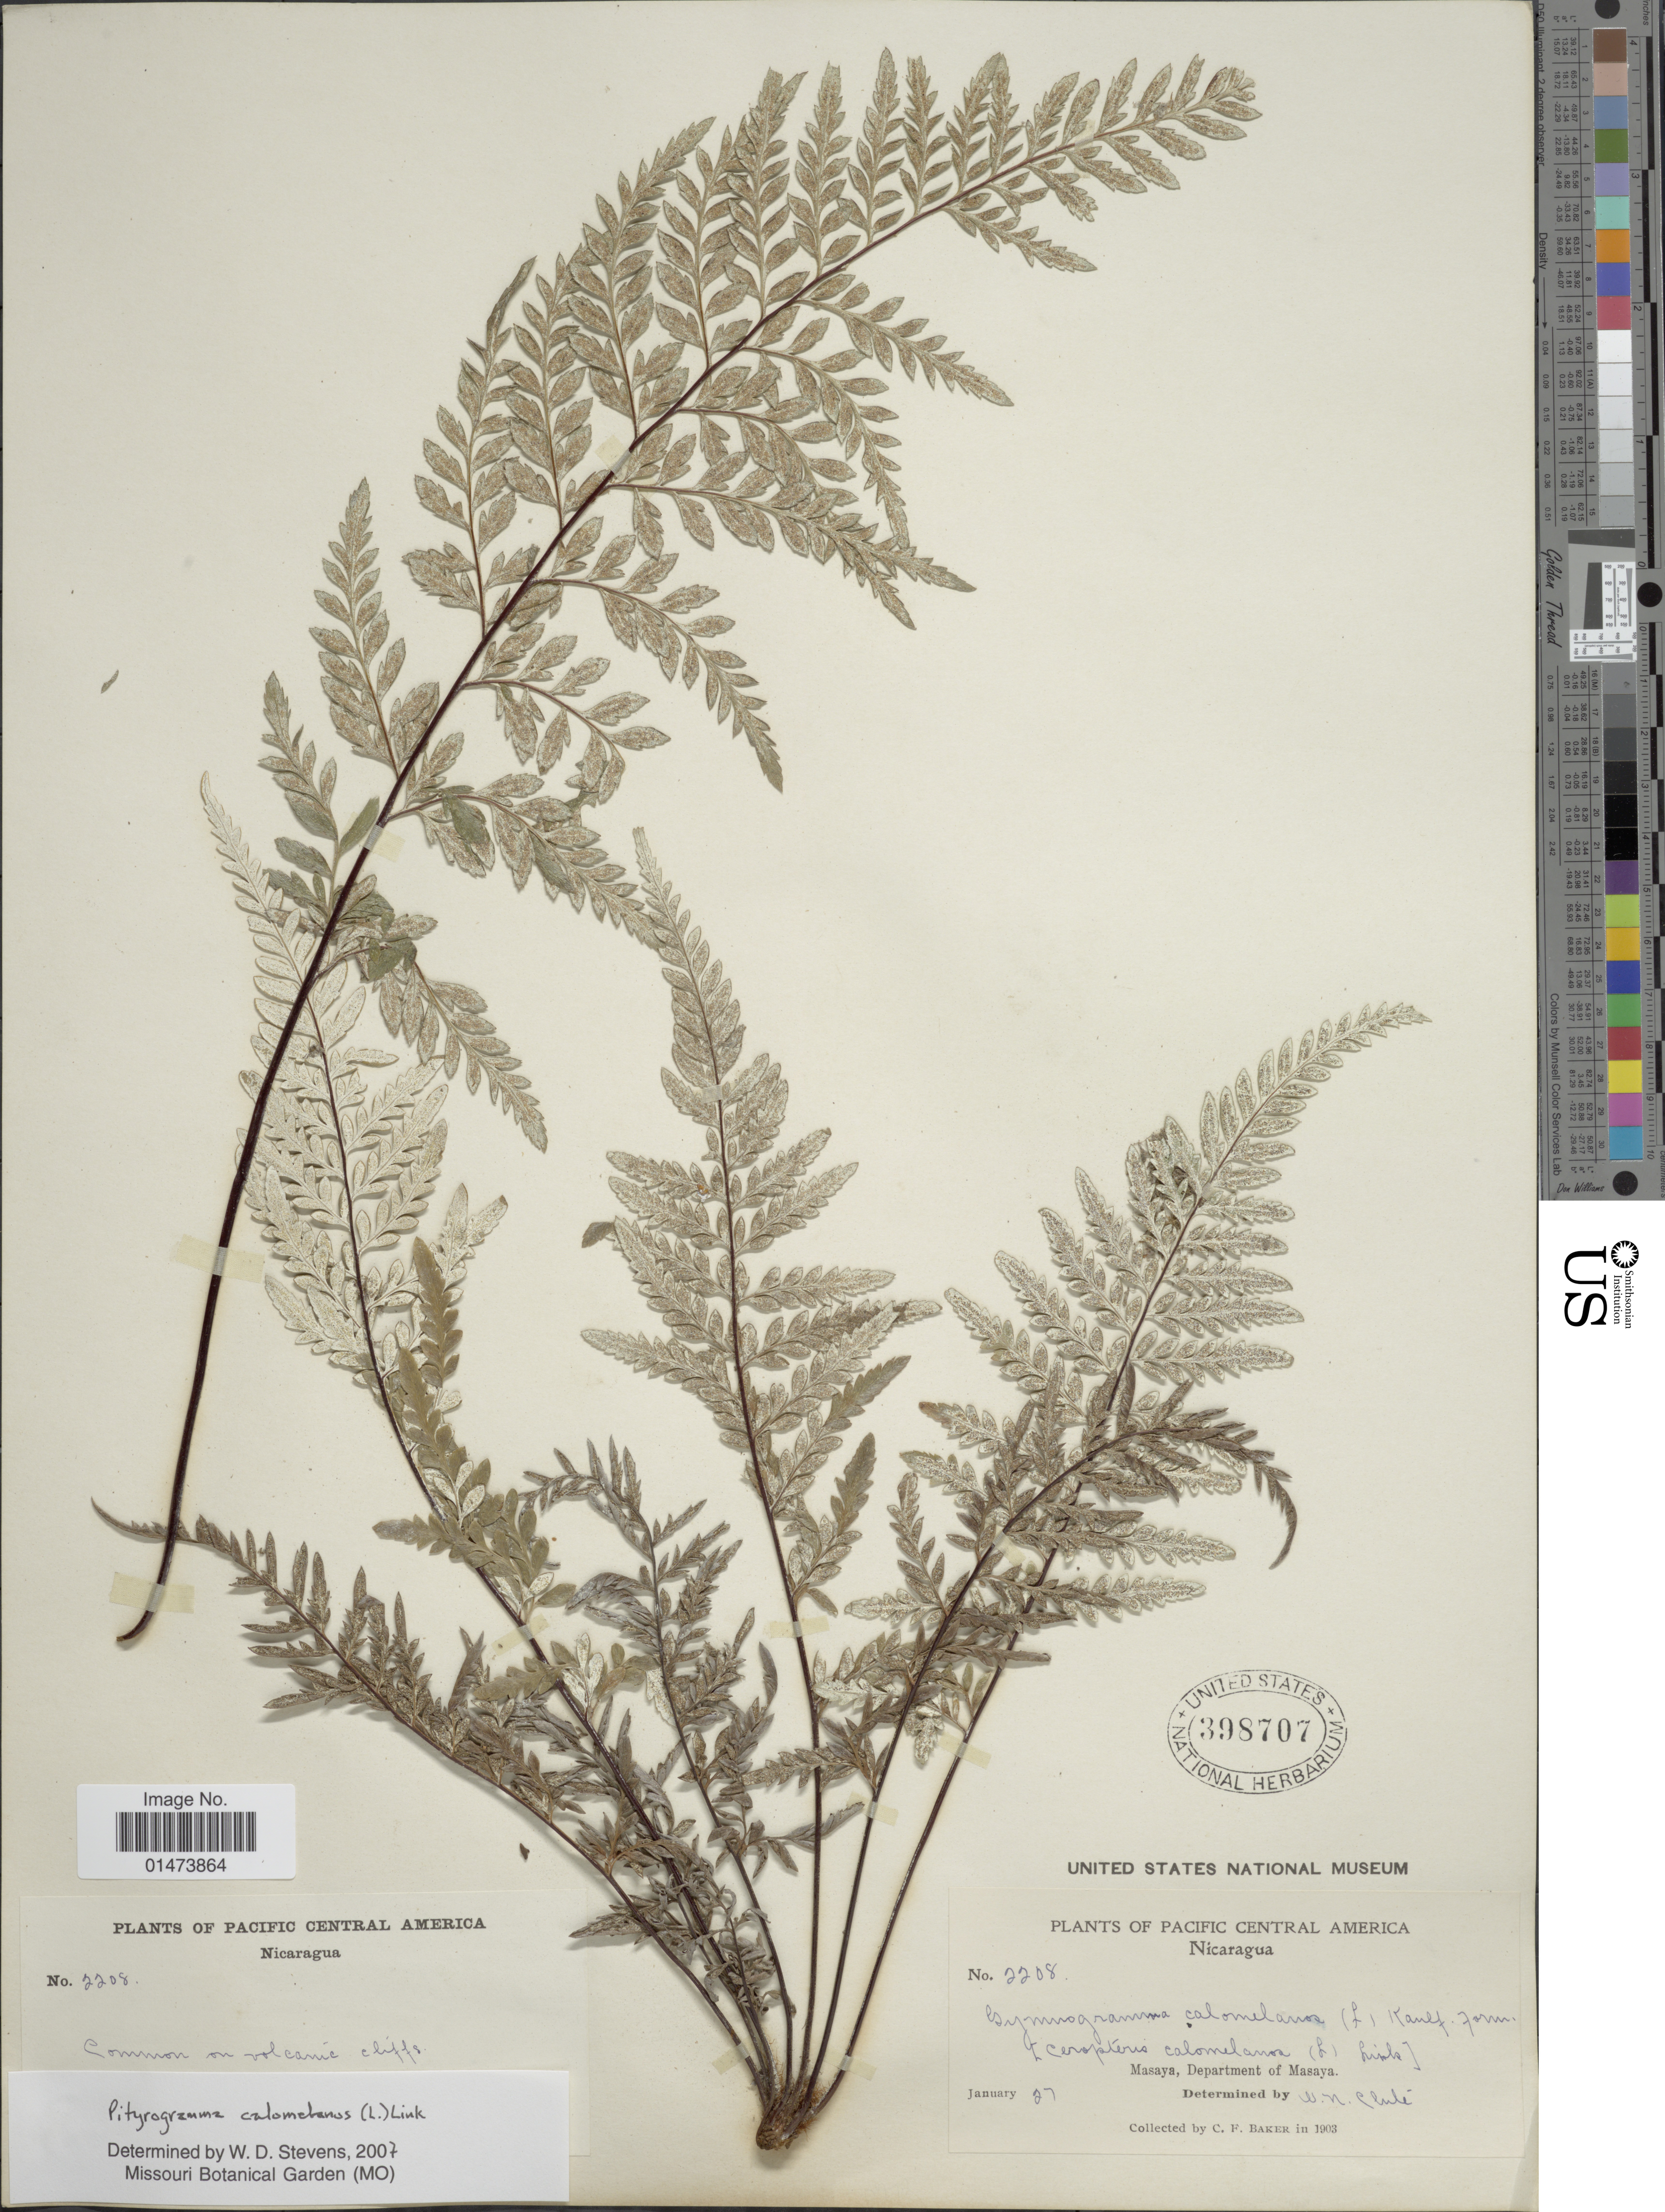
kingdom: Plantae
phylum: Tracheophyta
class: Polypodiopsida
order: Polypodiales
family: Pteridaceae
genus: Pityrogramma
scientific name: Pityrogramma calomelanos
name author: (L.) Link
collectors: C. F. Baker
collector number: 2208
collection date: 1903-01-27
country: Nicaragua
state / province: Masaya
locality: Department of Masaya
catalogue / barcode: US 398707